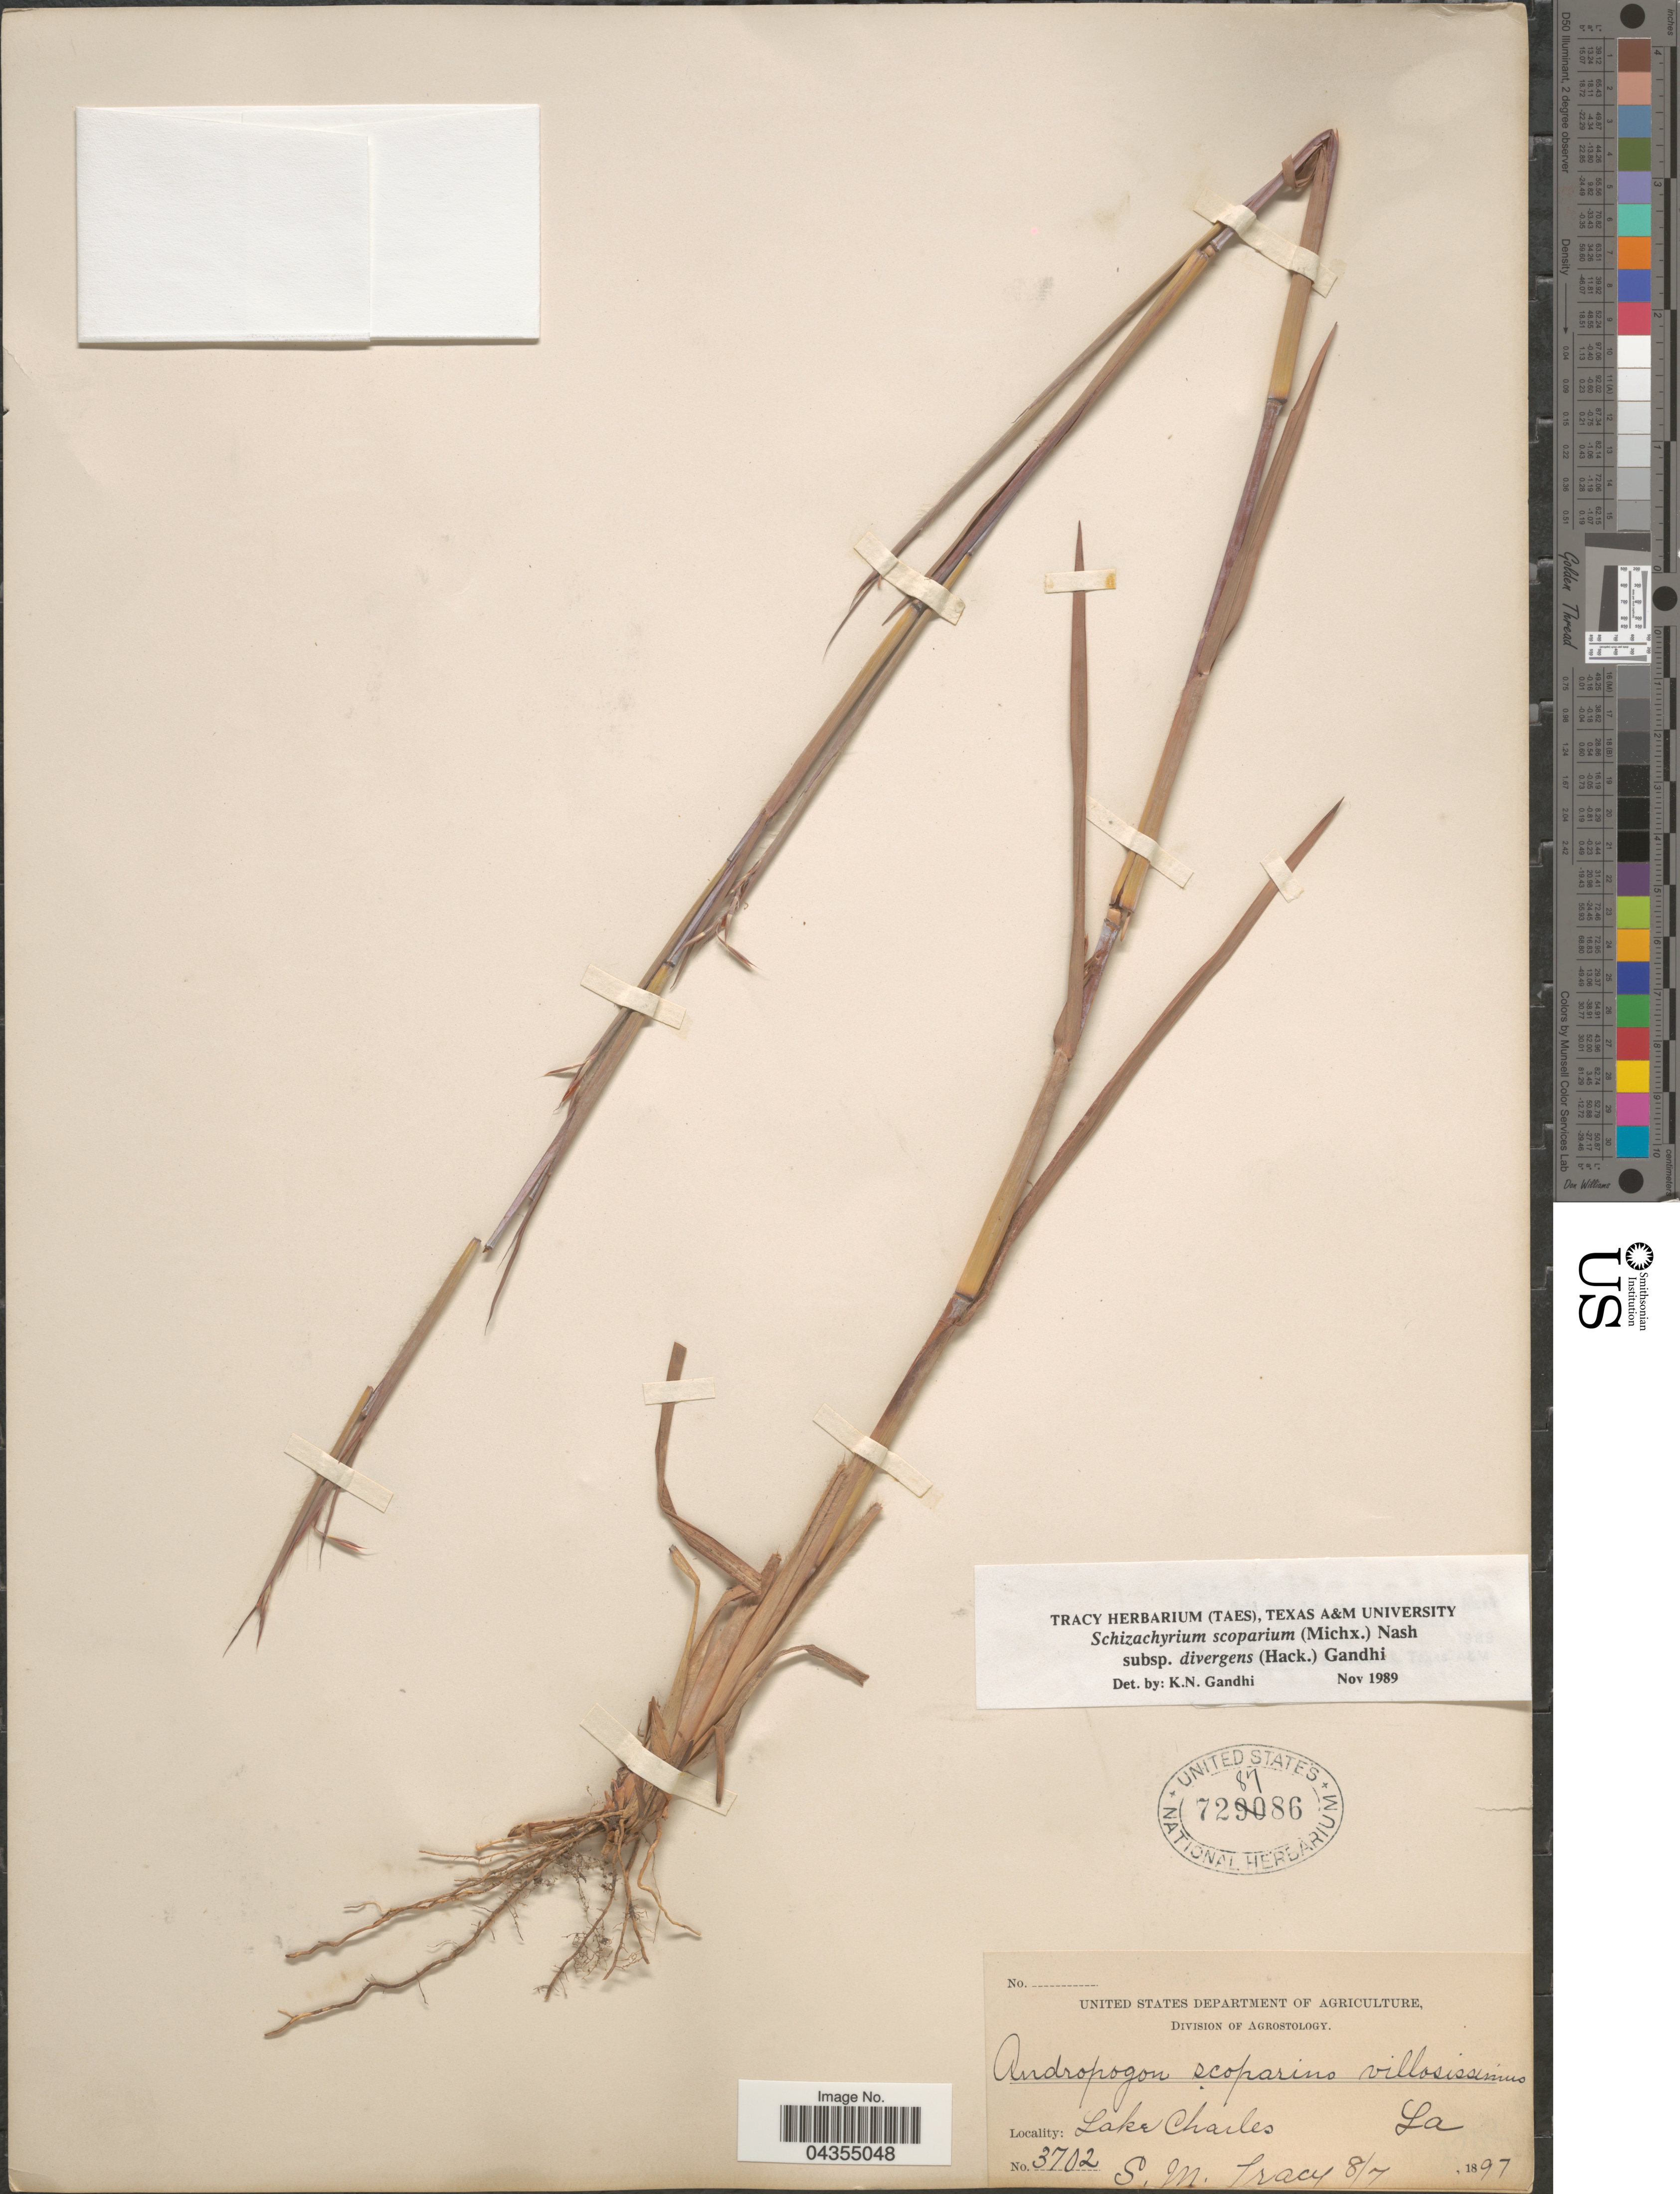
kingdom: Plantae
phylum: Tracheophyta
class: Liliopsida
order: Poales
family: Poaceae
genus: Schizachyrium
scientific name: Schizachyrium scoparium var. divergens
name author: (Hack.) Gould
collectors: S. M. Tracy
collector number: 3702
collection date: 1897-08-07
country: United States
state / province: Louisiana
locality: Lake Charles.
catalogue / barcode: US 728786